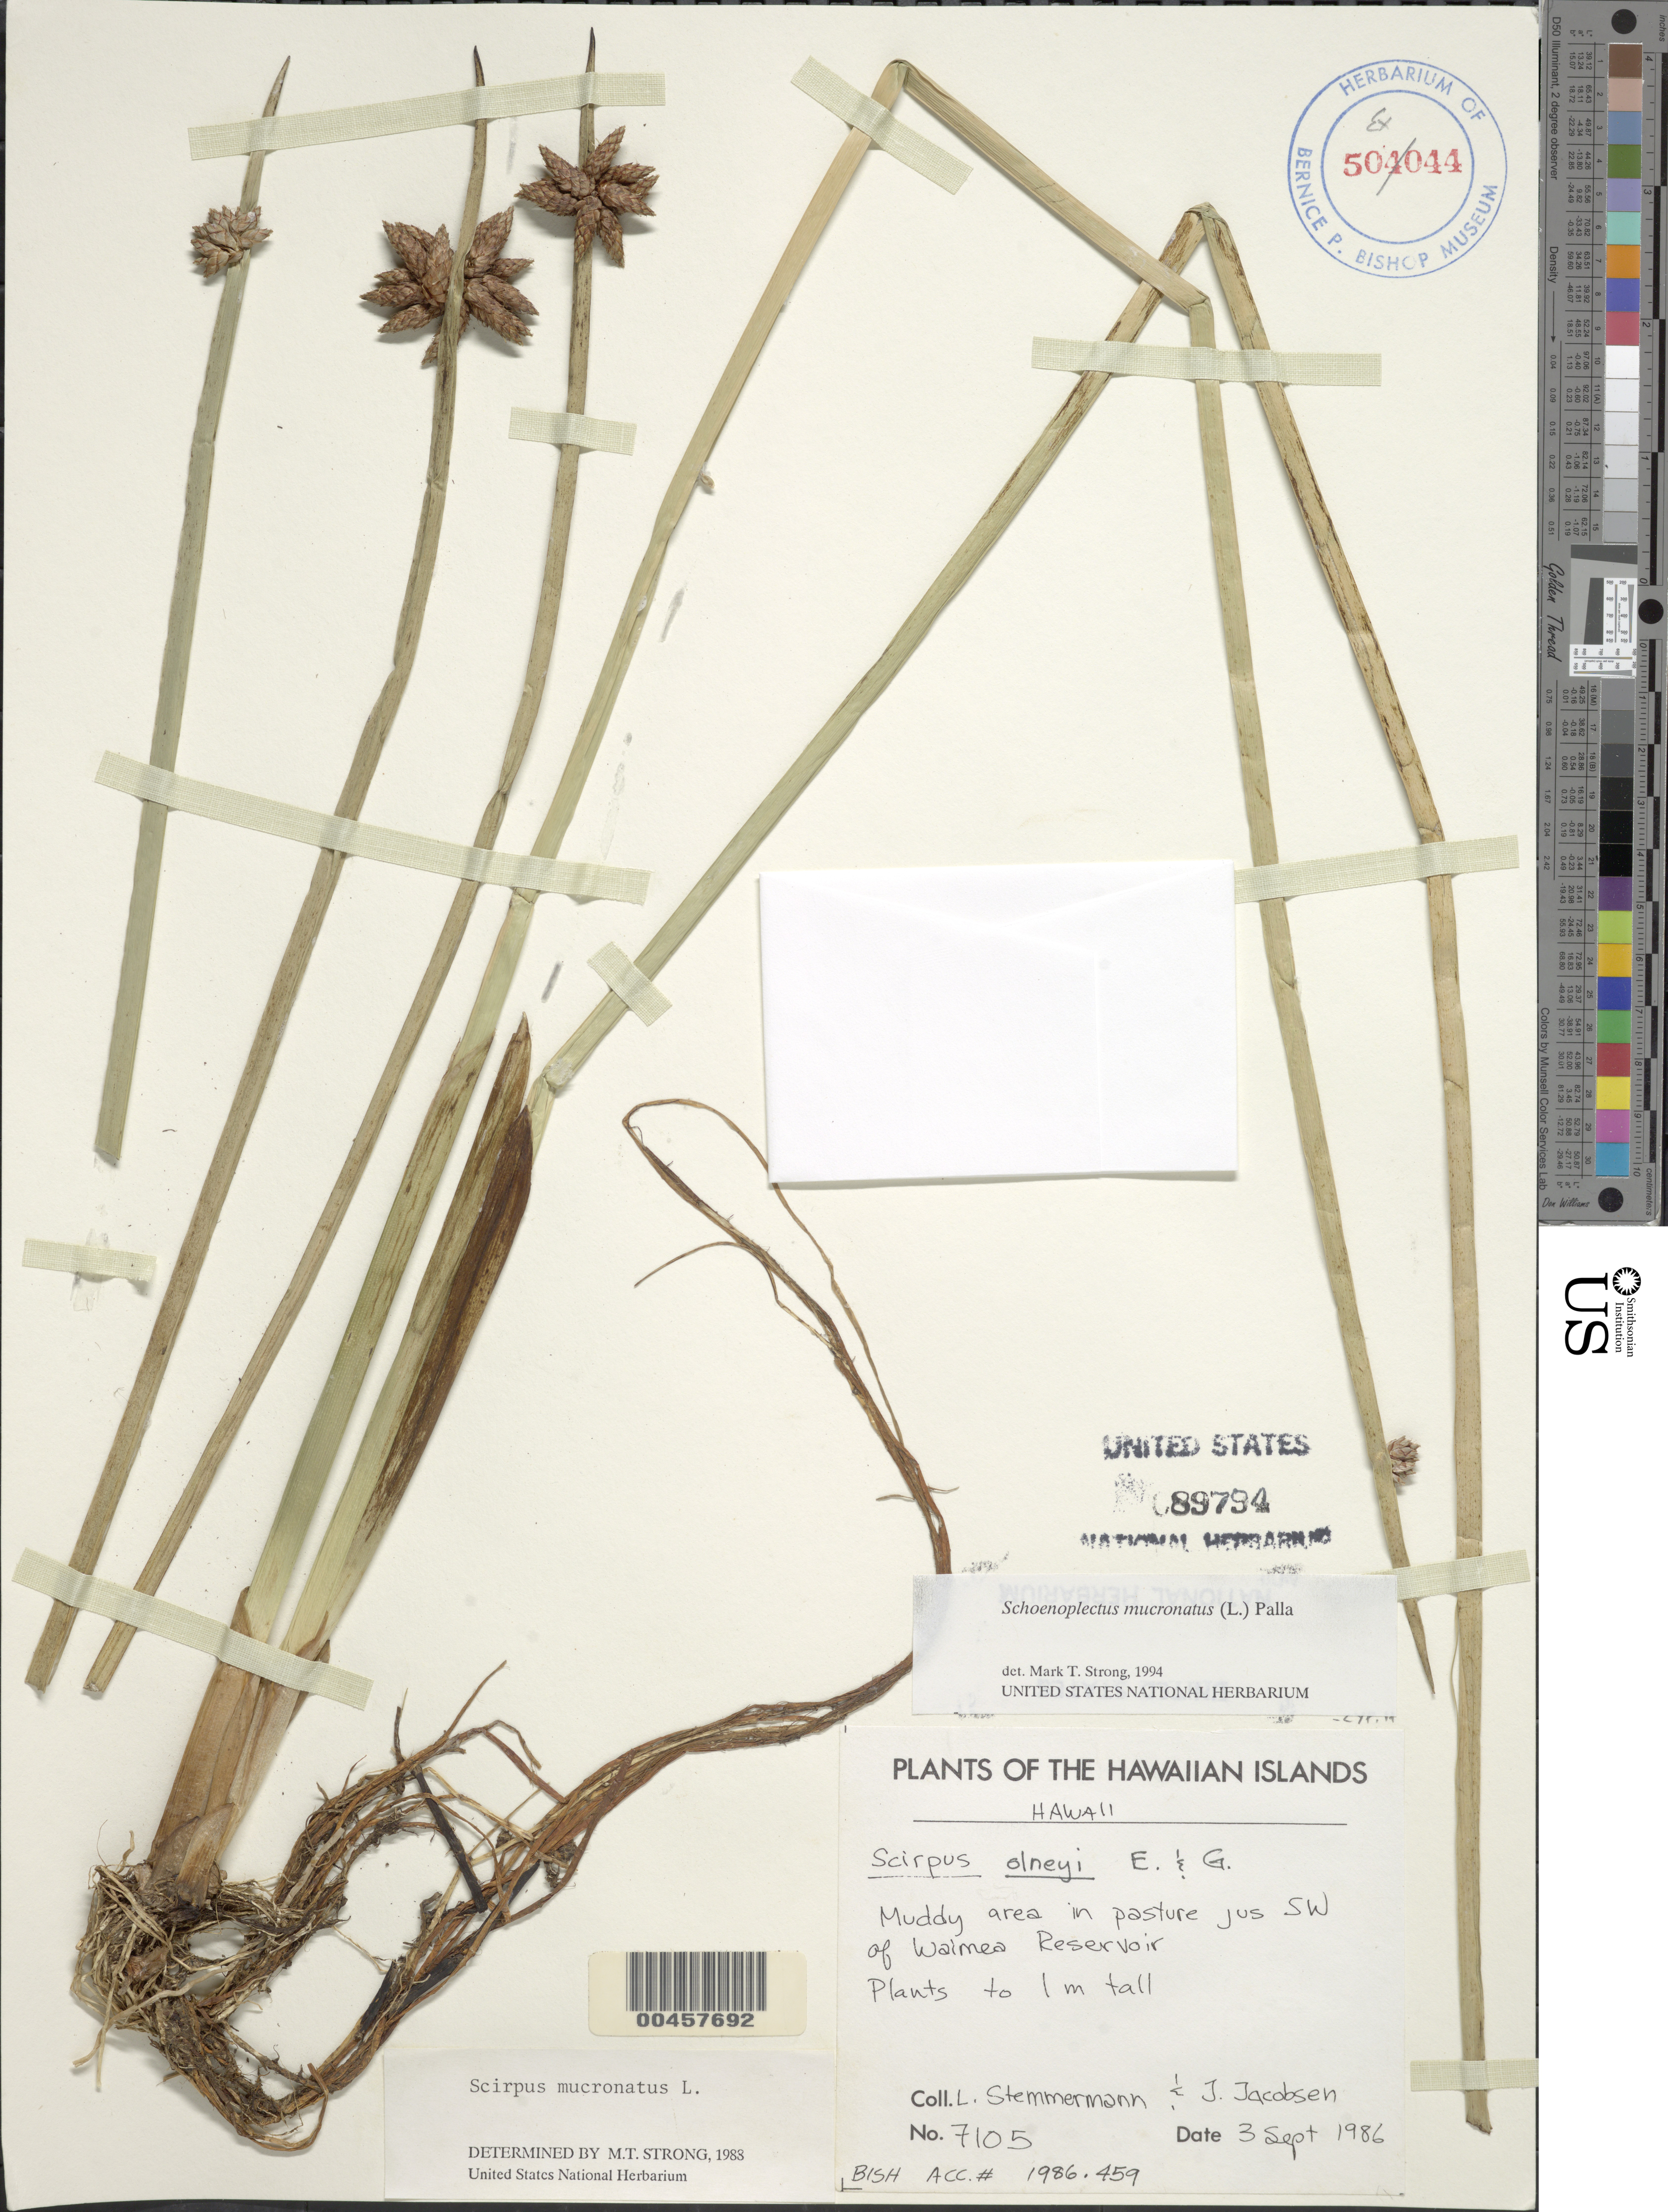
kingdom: Plantae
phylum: Tracheophyta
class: Liliopsida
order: Poales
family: Cyperaceae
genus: Schoenoplectiella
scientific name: Schoenoplectiella mucronata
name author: (L.) Jung & Choi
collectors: L. Stemmermann & J. Jacobsen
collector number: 7105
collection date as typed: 3 Sep 1986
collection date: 1986-09-03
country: United States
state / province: Hawaii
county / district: Hawaii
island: Hawaii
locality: just SW of Waimea Reservoir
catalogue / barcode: US 89794